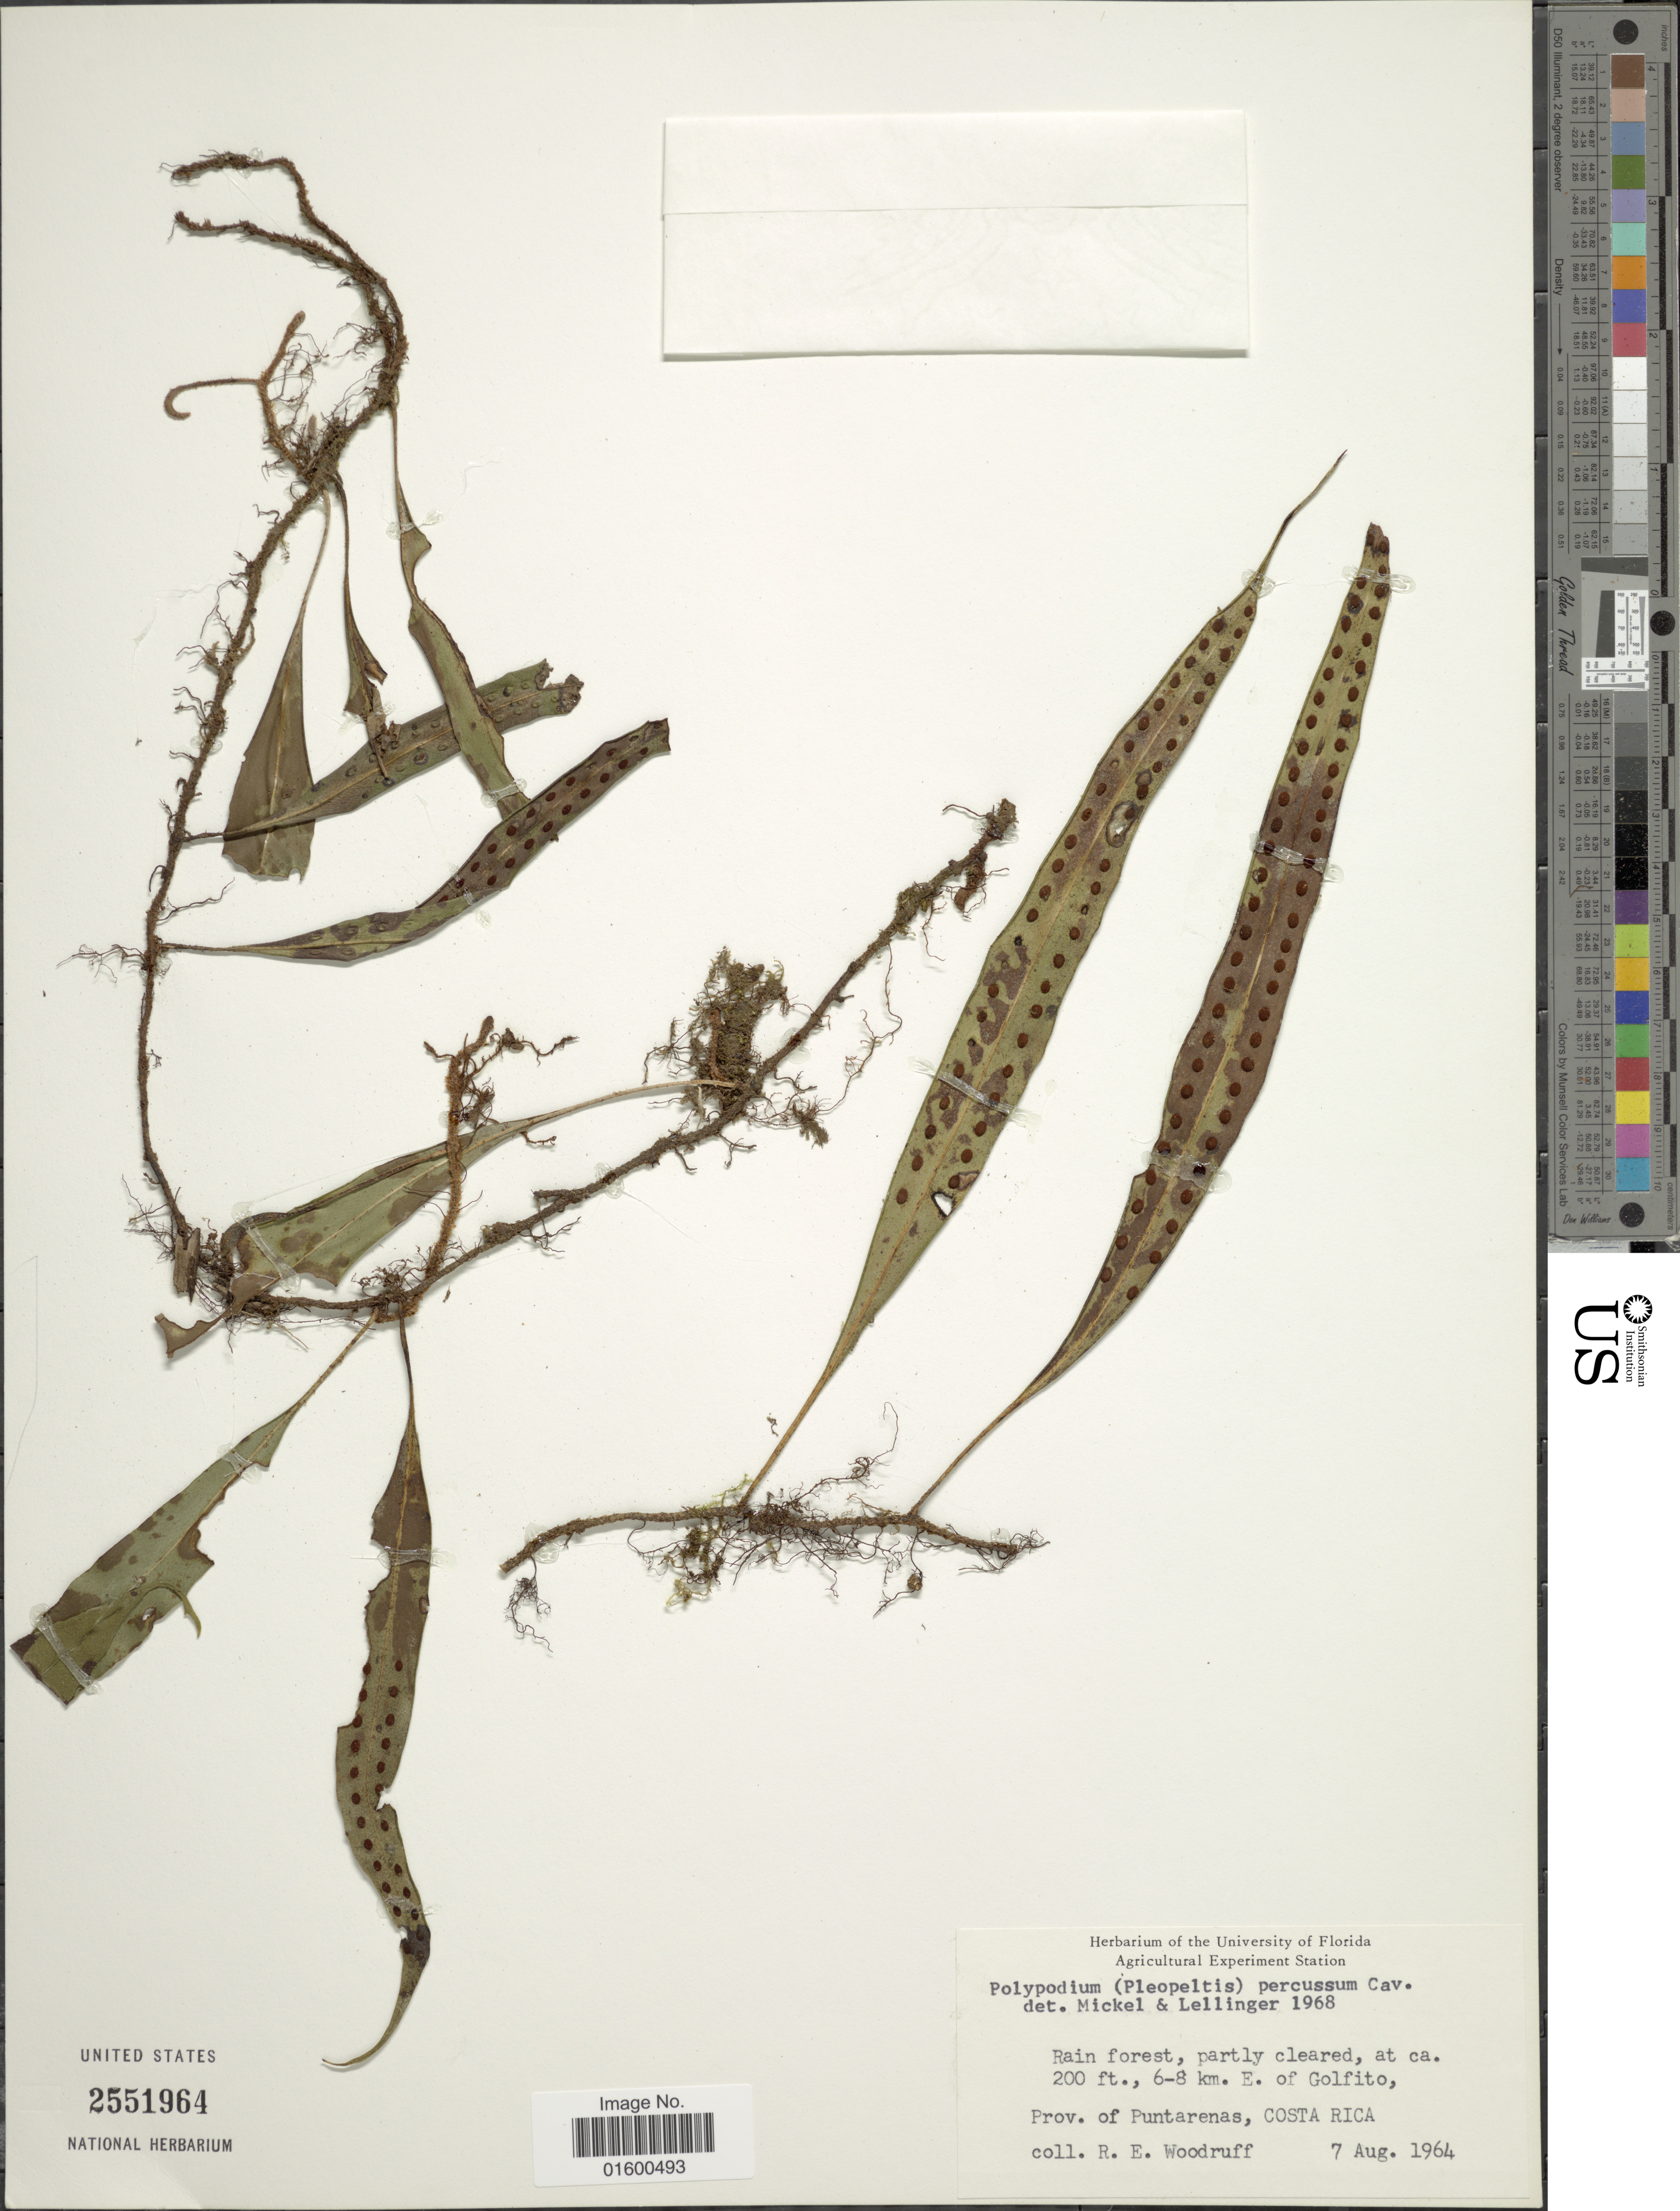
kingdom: Plantae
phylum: Tracheophyta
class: Polypodiopsida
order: Polypodiales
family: Polypodiaceae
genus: Microgramma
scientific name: Microgramma percussa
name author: (Cav.) de la Sota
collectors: R. Woodruff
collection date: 1964-08-07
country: Costa Rica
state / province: Puntarenas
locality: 6-8 km E. of Golfito, Prov. of Puntarenas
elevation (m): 61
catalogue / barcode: US 2551964